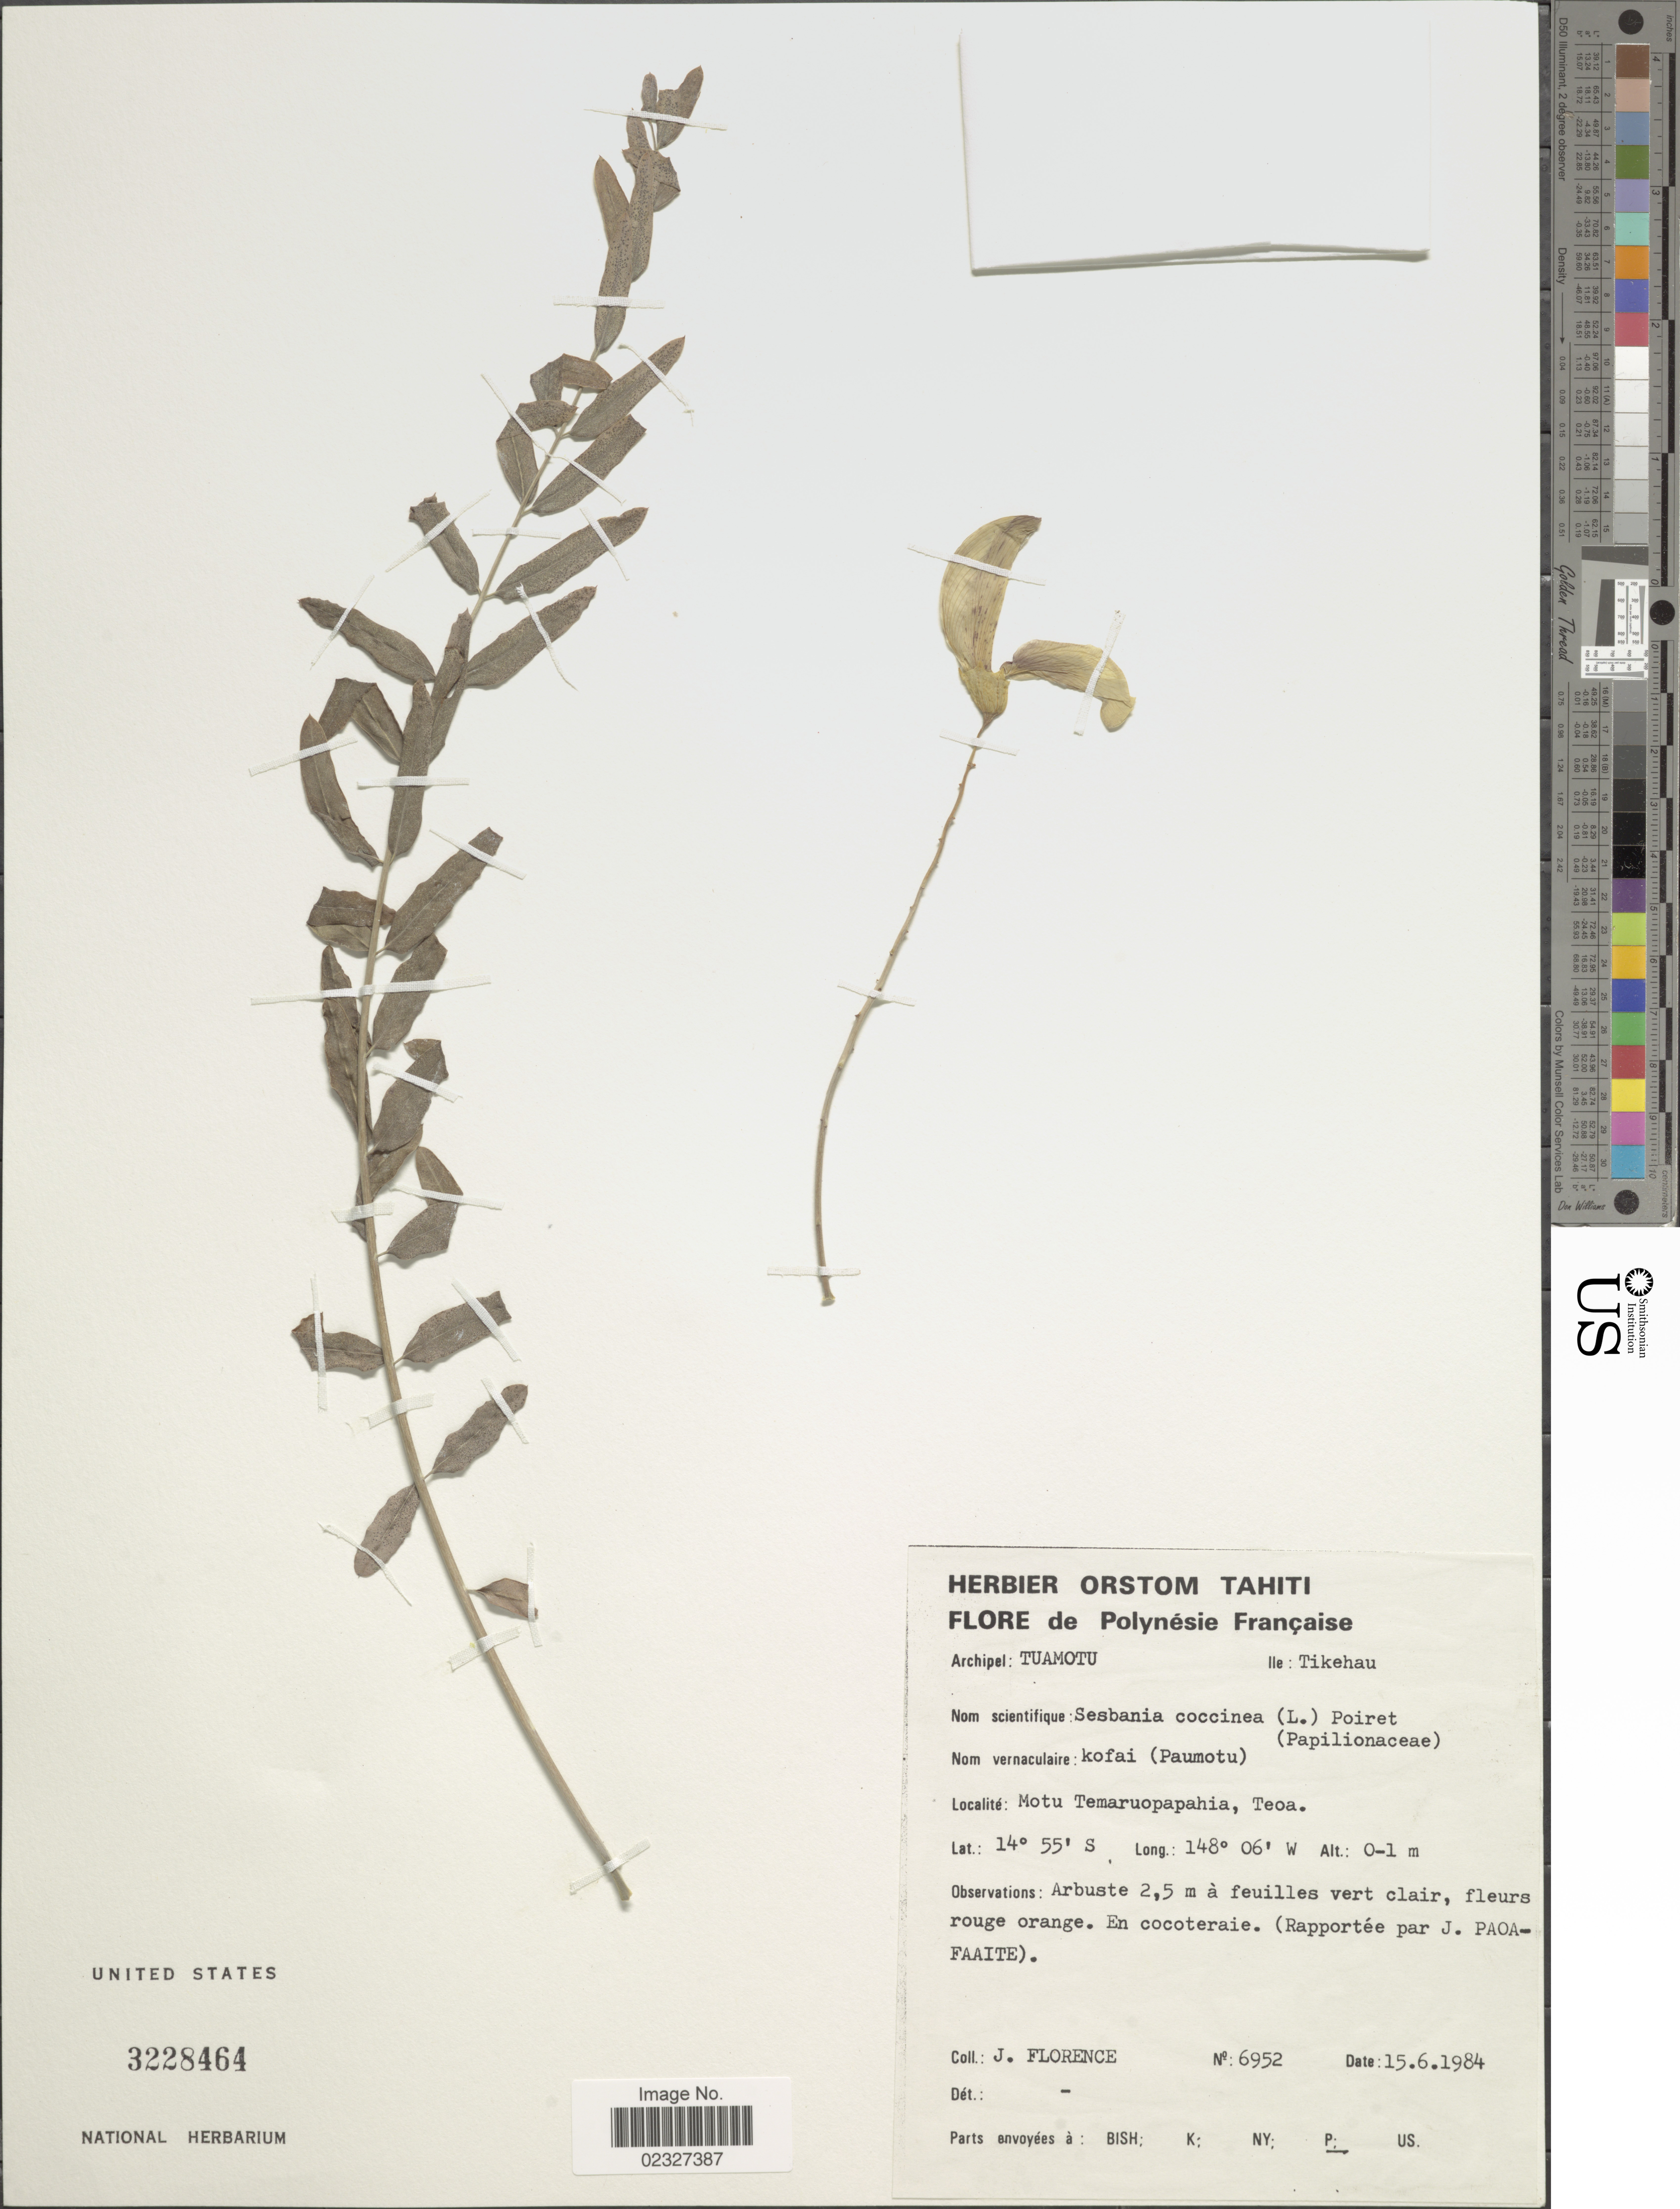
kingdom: Plantae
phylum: Tracheophyta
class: Magnoliopsida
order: Fabales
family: Fabaceae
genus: Sesbania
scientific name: Sesbania coccinea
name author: (L. f.) Poir.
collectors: J. Florence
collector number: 6952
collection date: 1984-06-15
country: French Polynesia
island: Tikehau Atoll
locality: Tuamotu, Ille Tikehau, Motu Temaruopapahia, Teoa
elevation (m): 0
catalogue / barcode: US 3228464